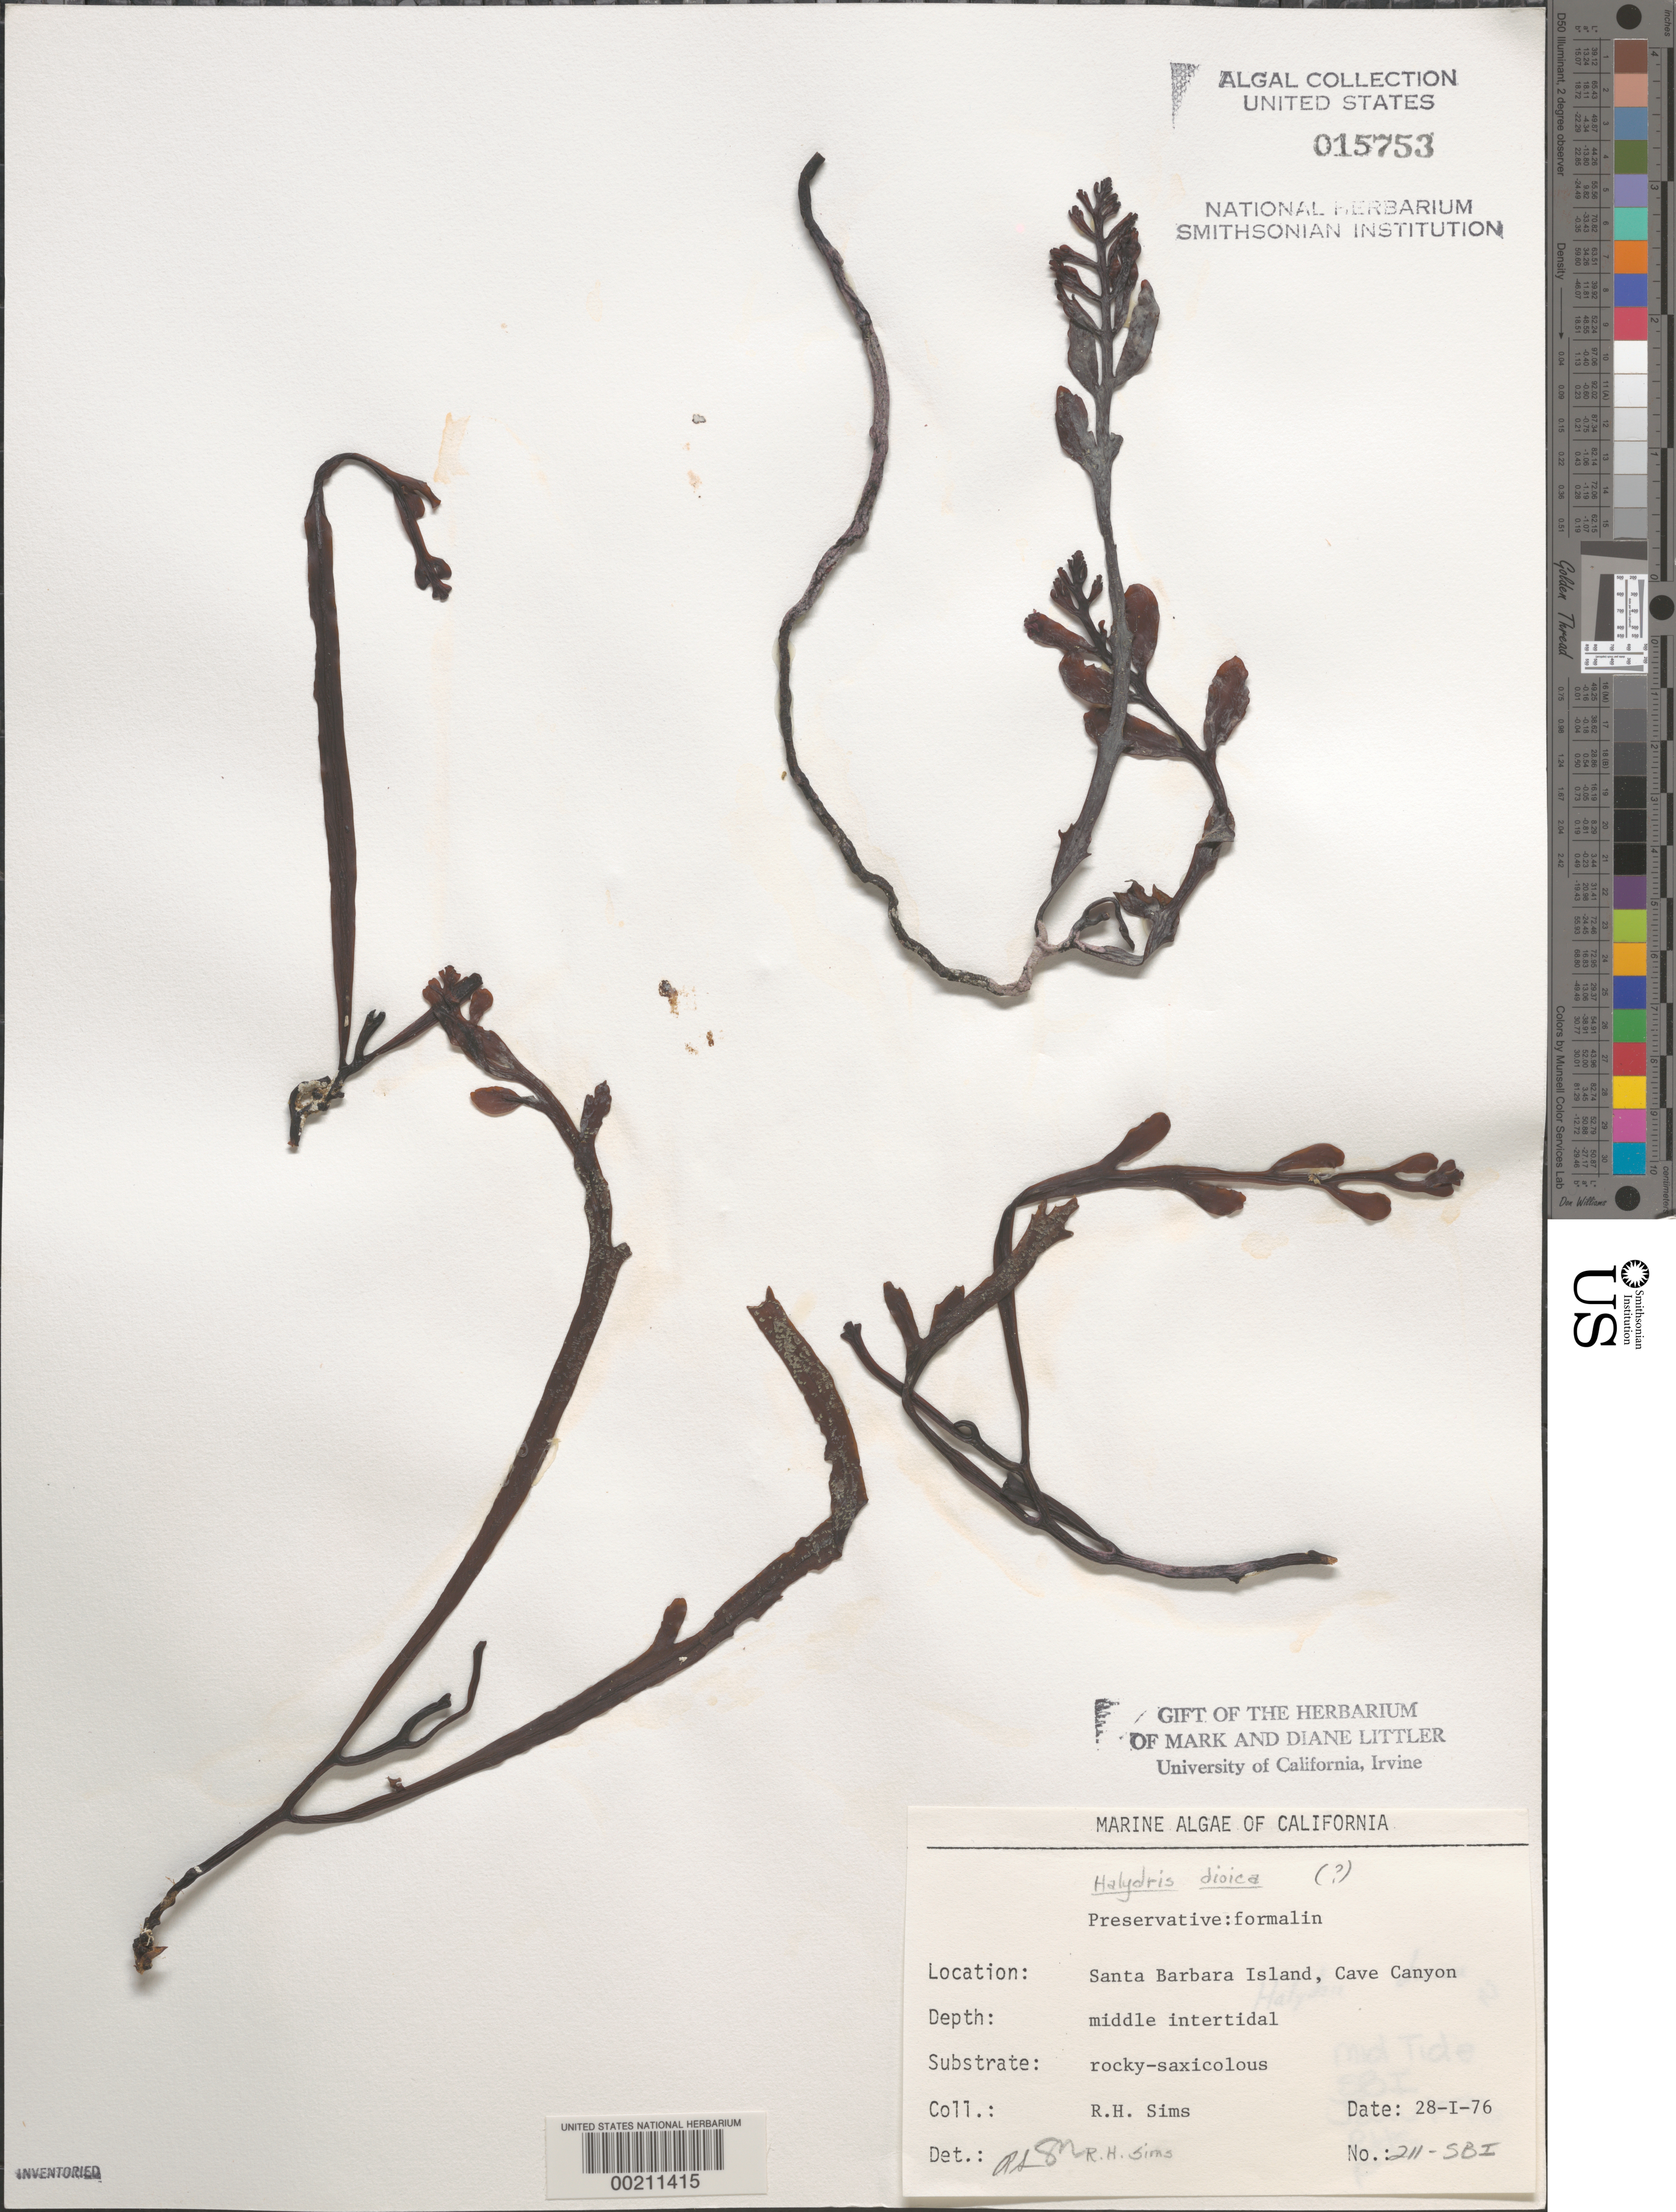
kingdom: Chromista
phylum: Ochrophyta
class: Phaeophyceae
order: Fucales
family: Sargassaceae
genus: Halidrys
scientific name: Halidrys dioica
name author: N.L. Gardner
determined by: Sims, Robert H.; Murray, S. N.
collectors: R. H. Sims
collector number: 211-sbi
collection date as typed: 28 Jan 1976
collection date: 1976-01-28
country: United States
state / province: California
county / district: Santa Barbara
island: Santa Barbara Island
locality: Cave Canyon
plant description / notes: BLM-SOCALBIGHT Rocky Intertidal Survey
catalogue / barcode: US 15753